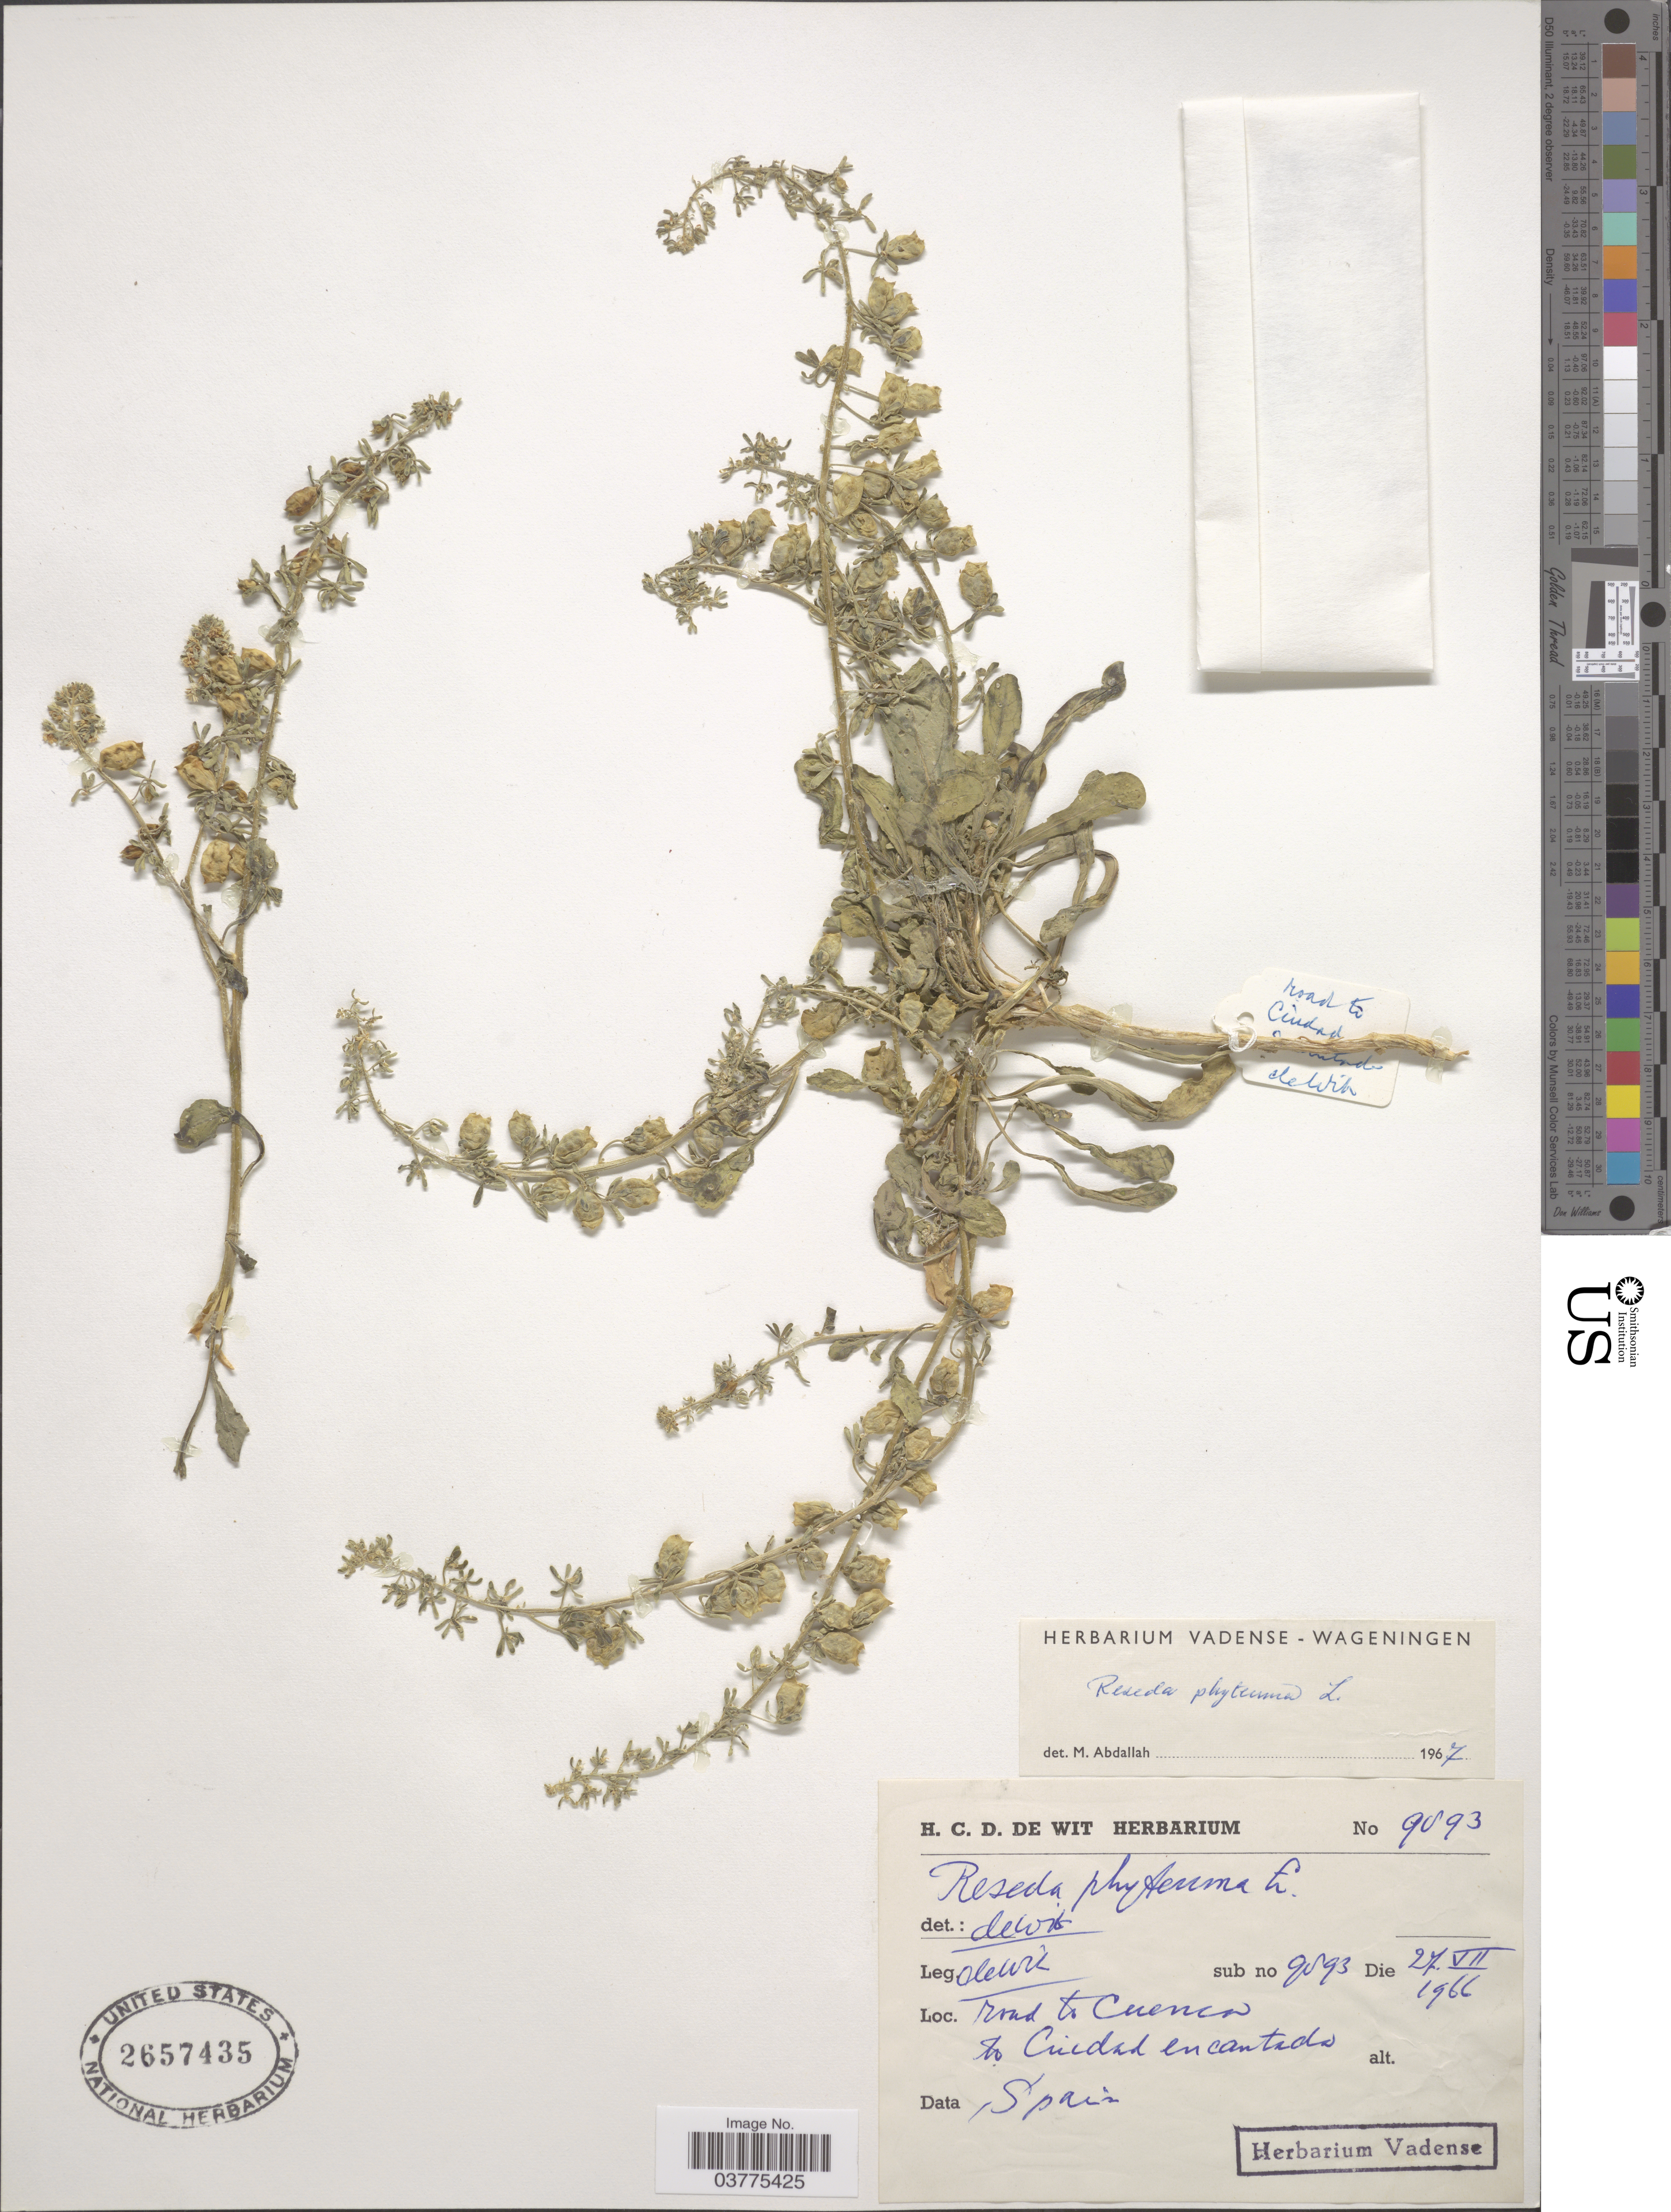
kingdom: Plantae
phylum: Tracheophyta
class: Magnoliopsida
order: Brassicales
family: Resedaceae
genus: Reseda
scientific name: Reseda phyteuma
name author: L.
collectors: H. de Wit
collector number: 9093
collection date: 1966-07-27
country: Spain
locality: Road to Cuenca to Cuidad encantado.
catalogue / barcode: US 2657435